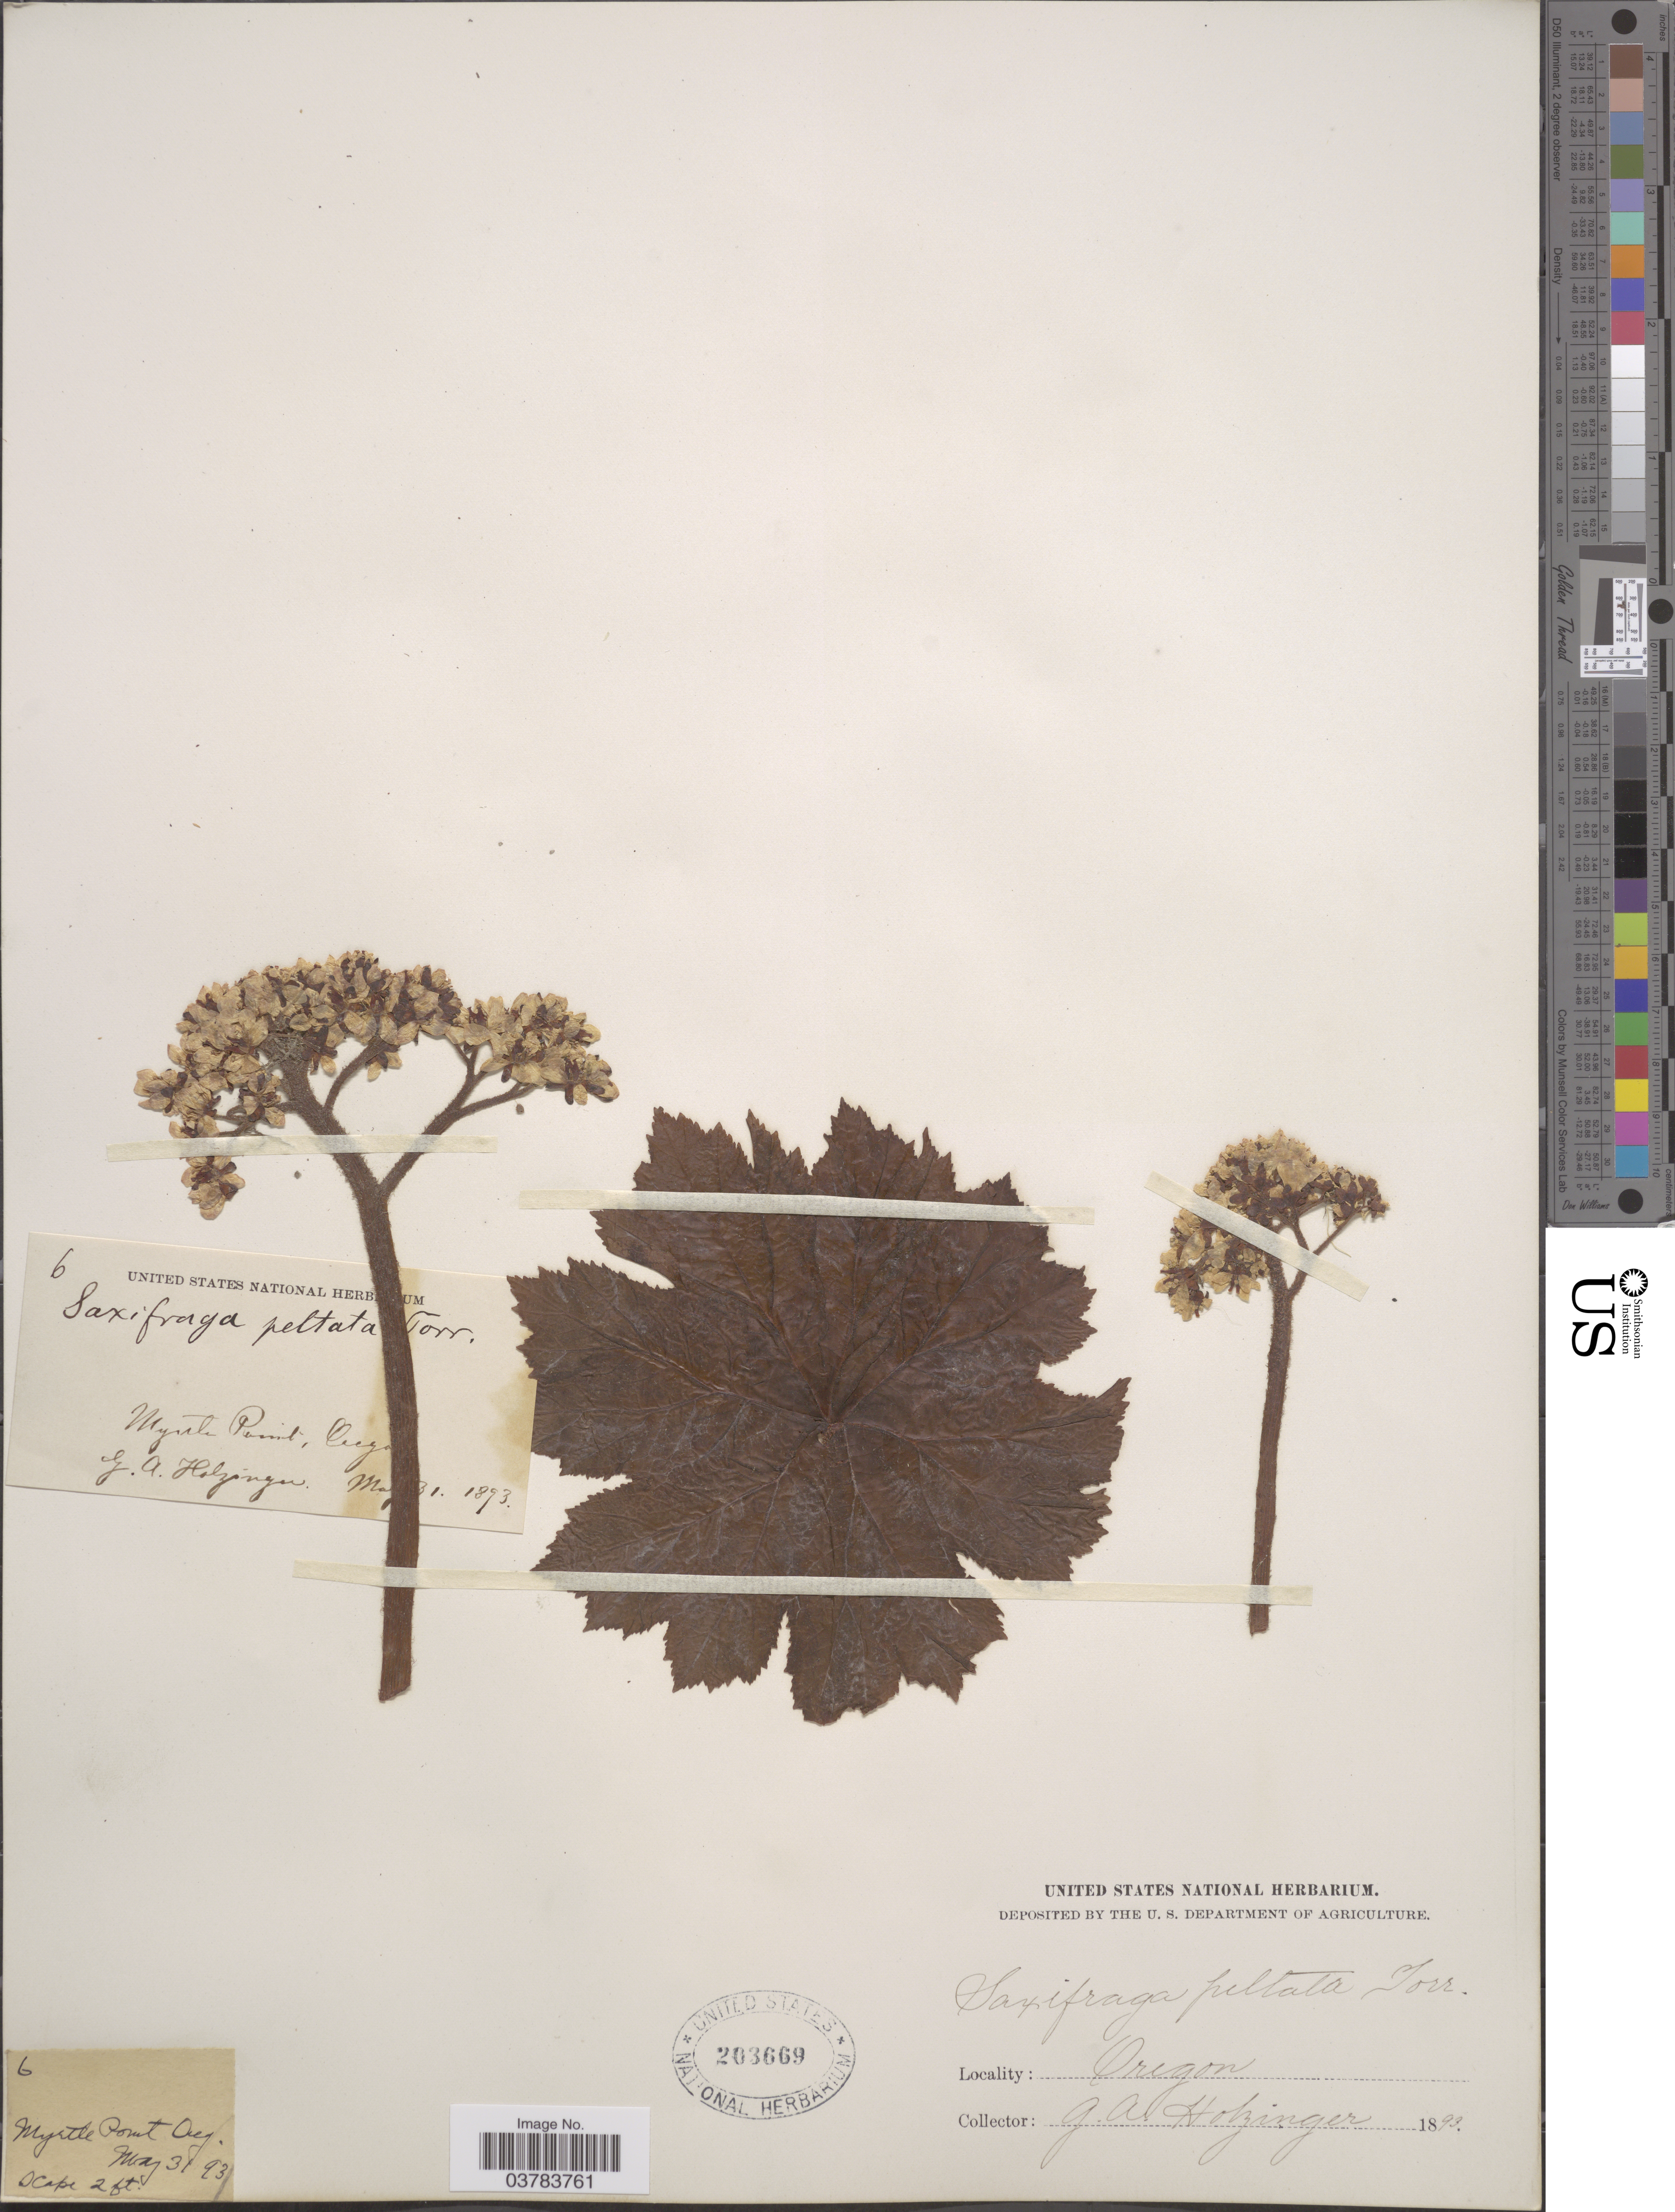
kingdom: Plantae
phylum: Tracheophyta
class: Magnoliopsida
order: Saxifragales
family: Saxifragaceae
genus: Darmera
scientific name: Darmera peltata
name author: (Torr. ex Benth.) Voss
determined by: Strong, Mark T., (BOT), Smithsonian Institution - National Museum of Natural History (UNITED STATES)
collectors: G. A. Holzinger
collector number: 6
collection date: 1891-05-31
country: United States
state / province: Oregon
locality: Myrtle Point.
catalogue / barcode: US 203669